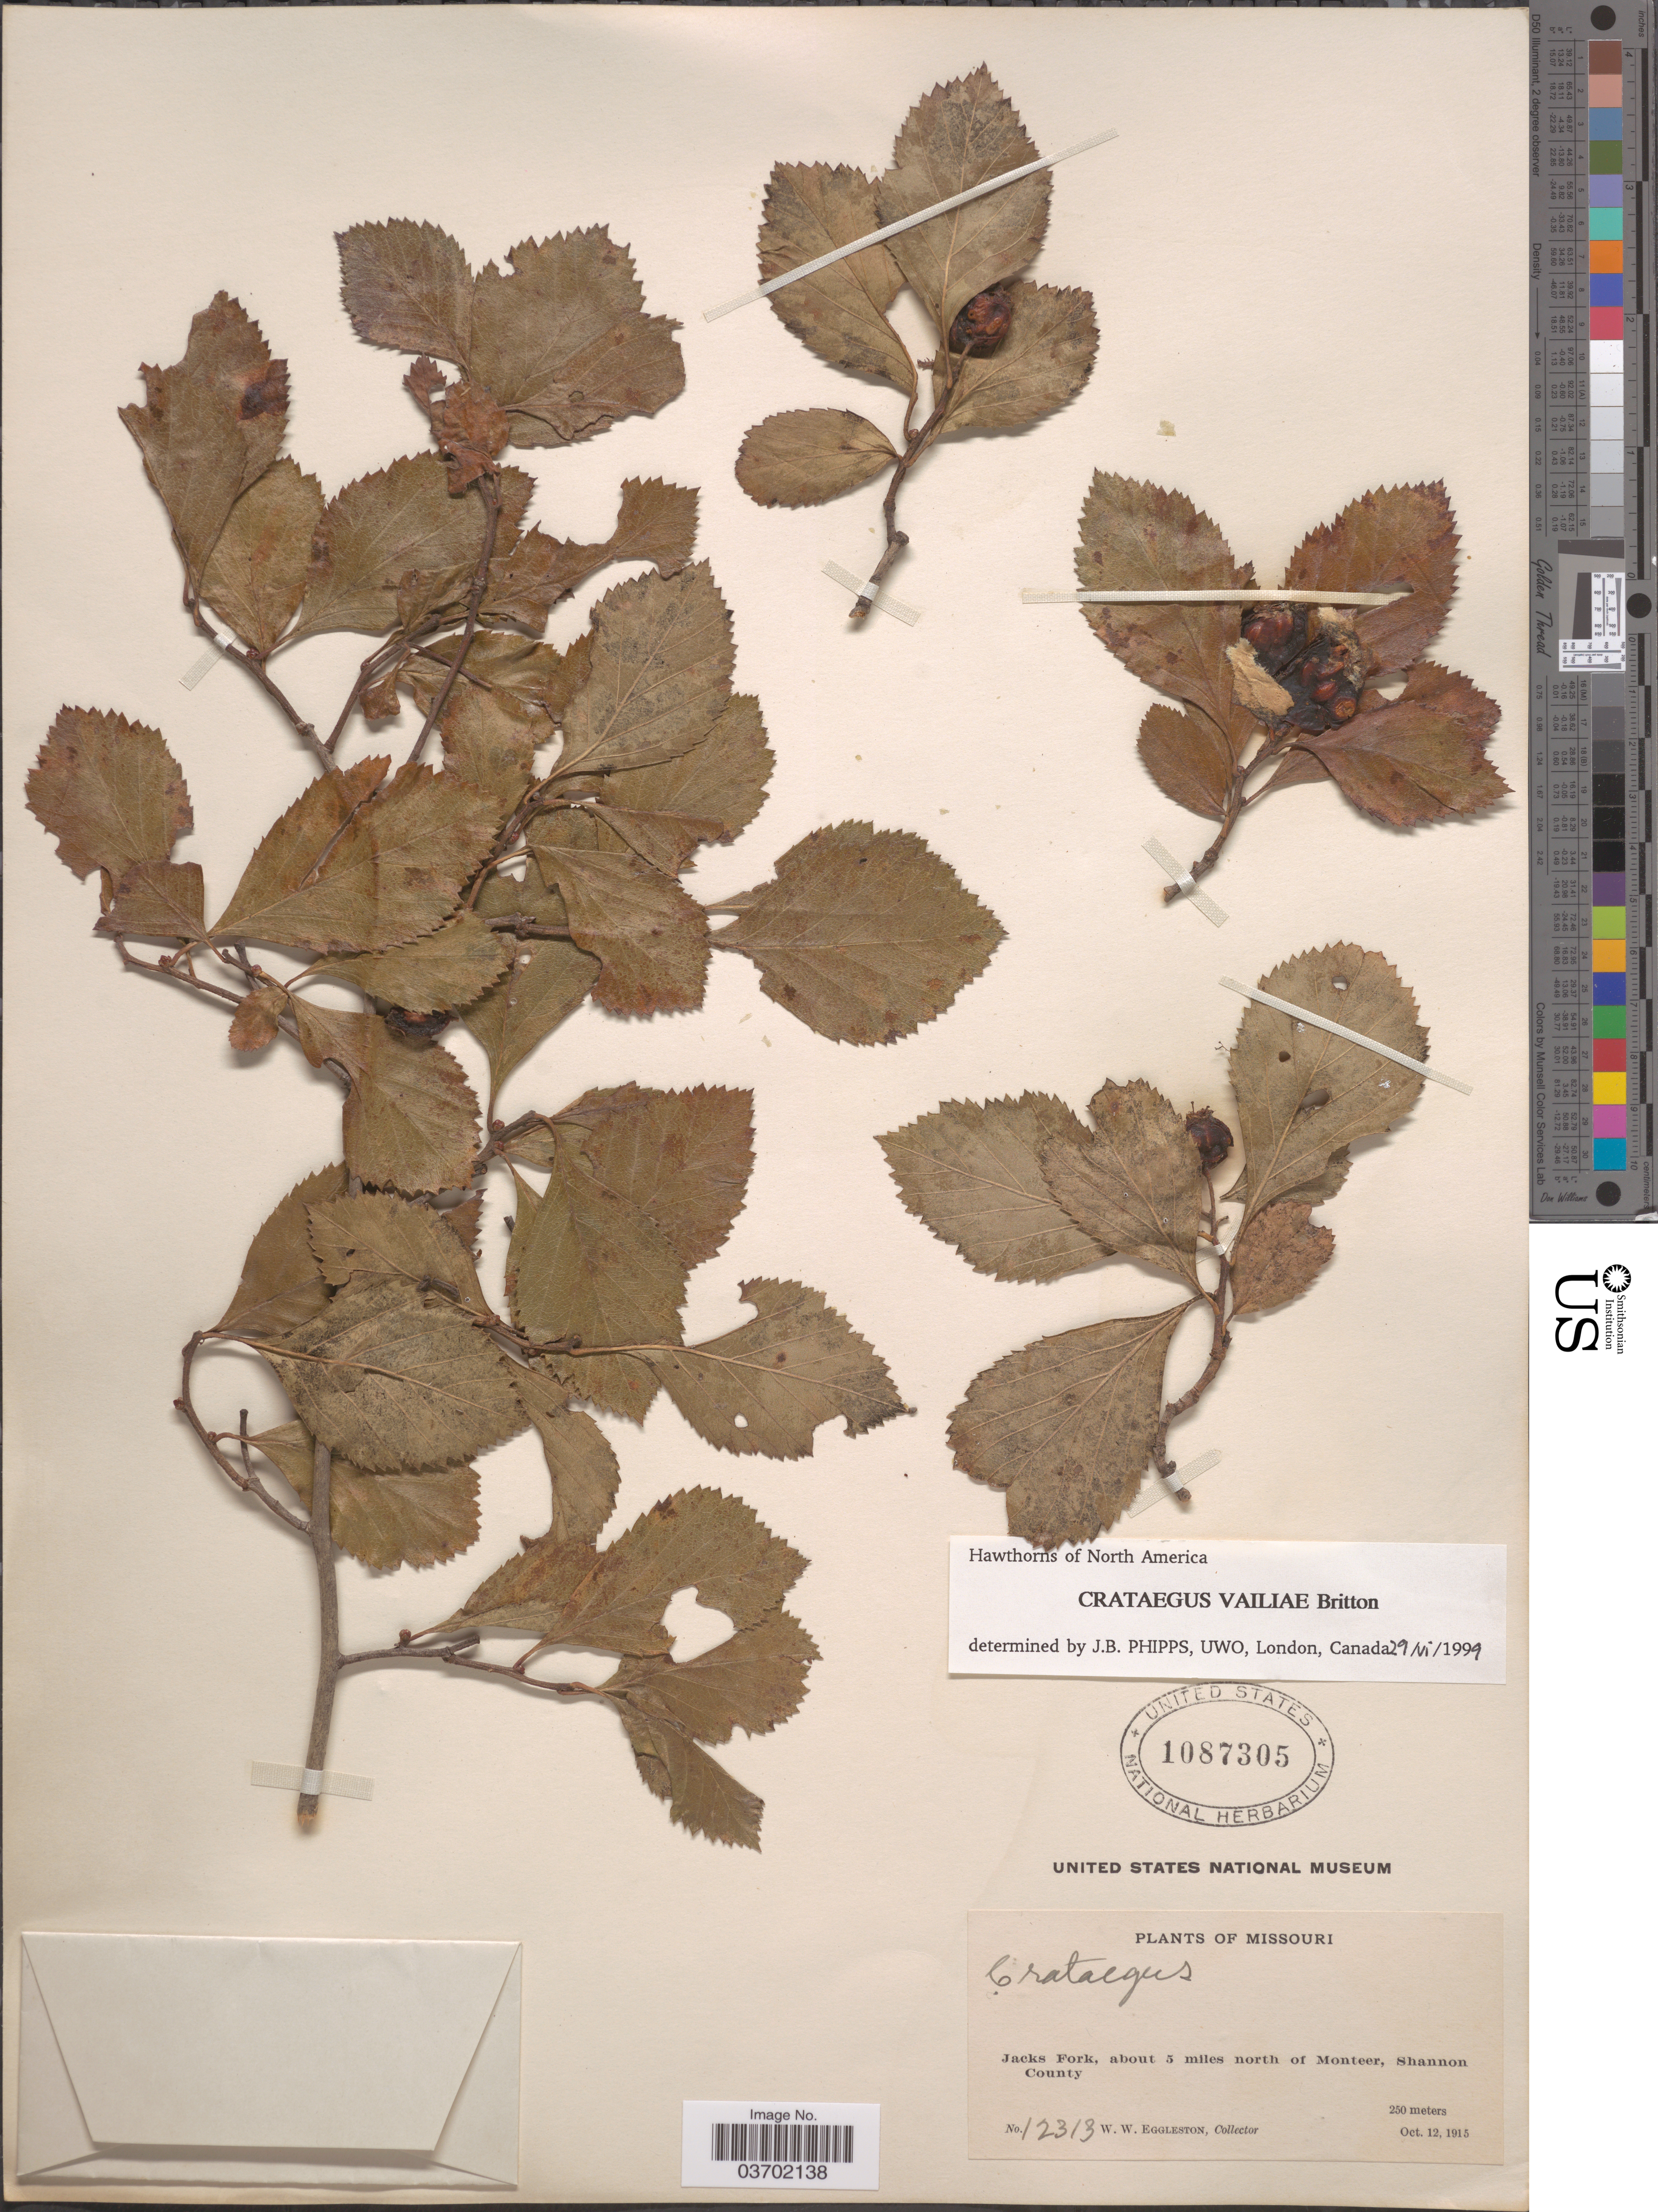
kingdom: Plantae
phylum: Tracheophyta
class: Magnoliopsida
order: Rosales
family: Rosaceae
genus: Crataegus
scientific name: Crataegus x vailiae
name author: Britton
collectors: W. W. Eggleston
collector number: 12313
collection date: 1915-10-12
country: United States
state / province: Missouri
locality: Jacks Fork, about 5 miles north of Monteer, Shannon County.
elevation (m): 250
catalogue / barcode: US 1087305